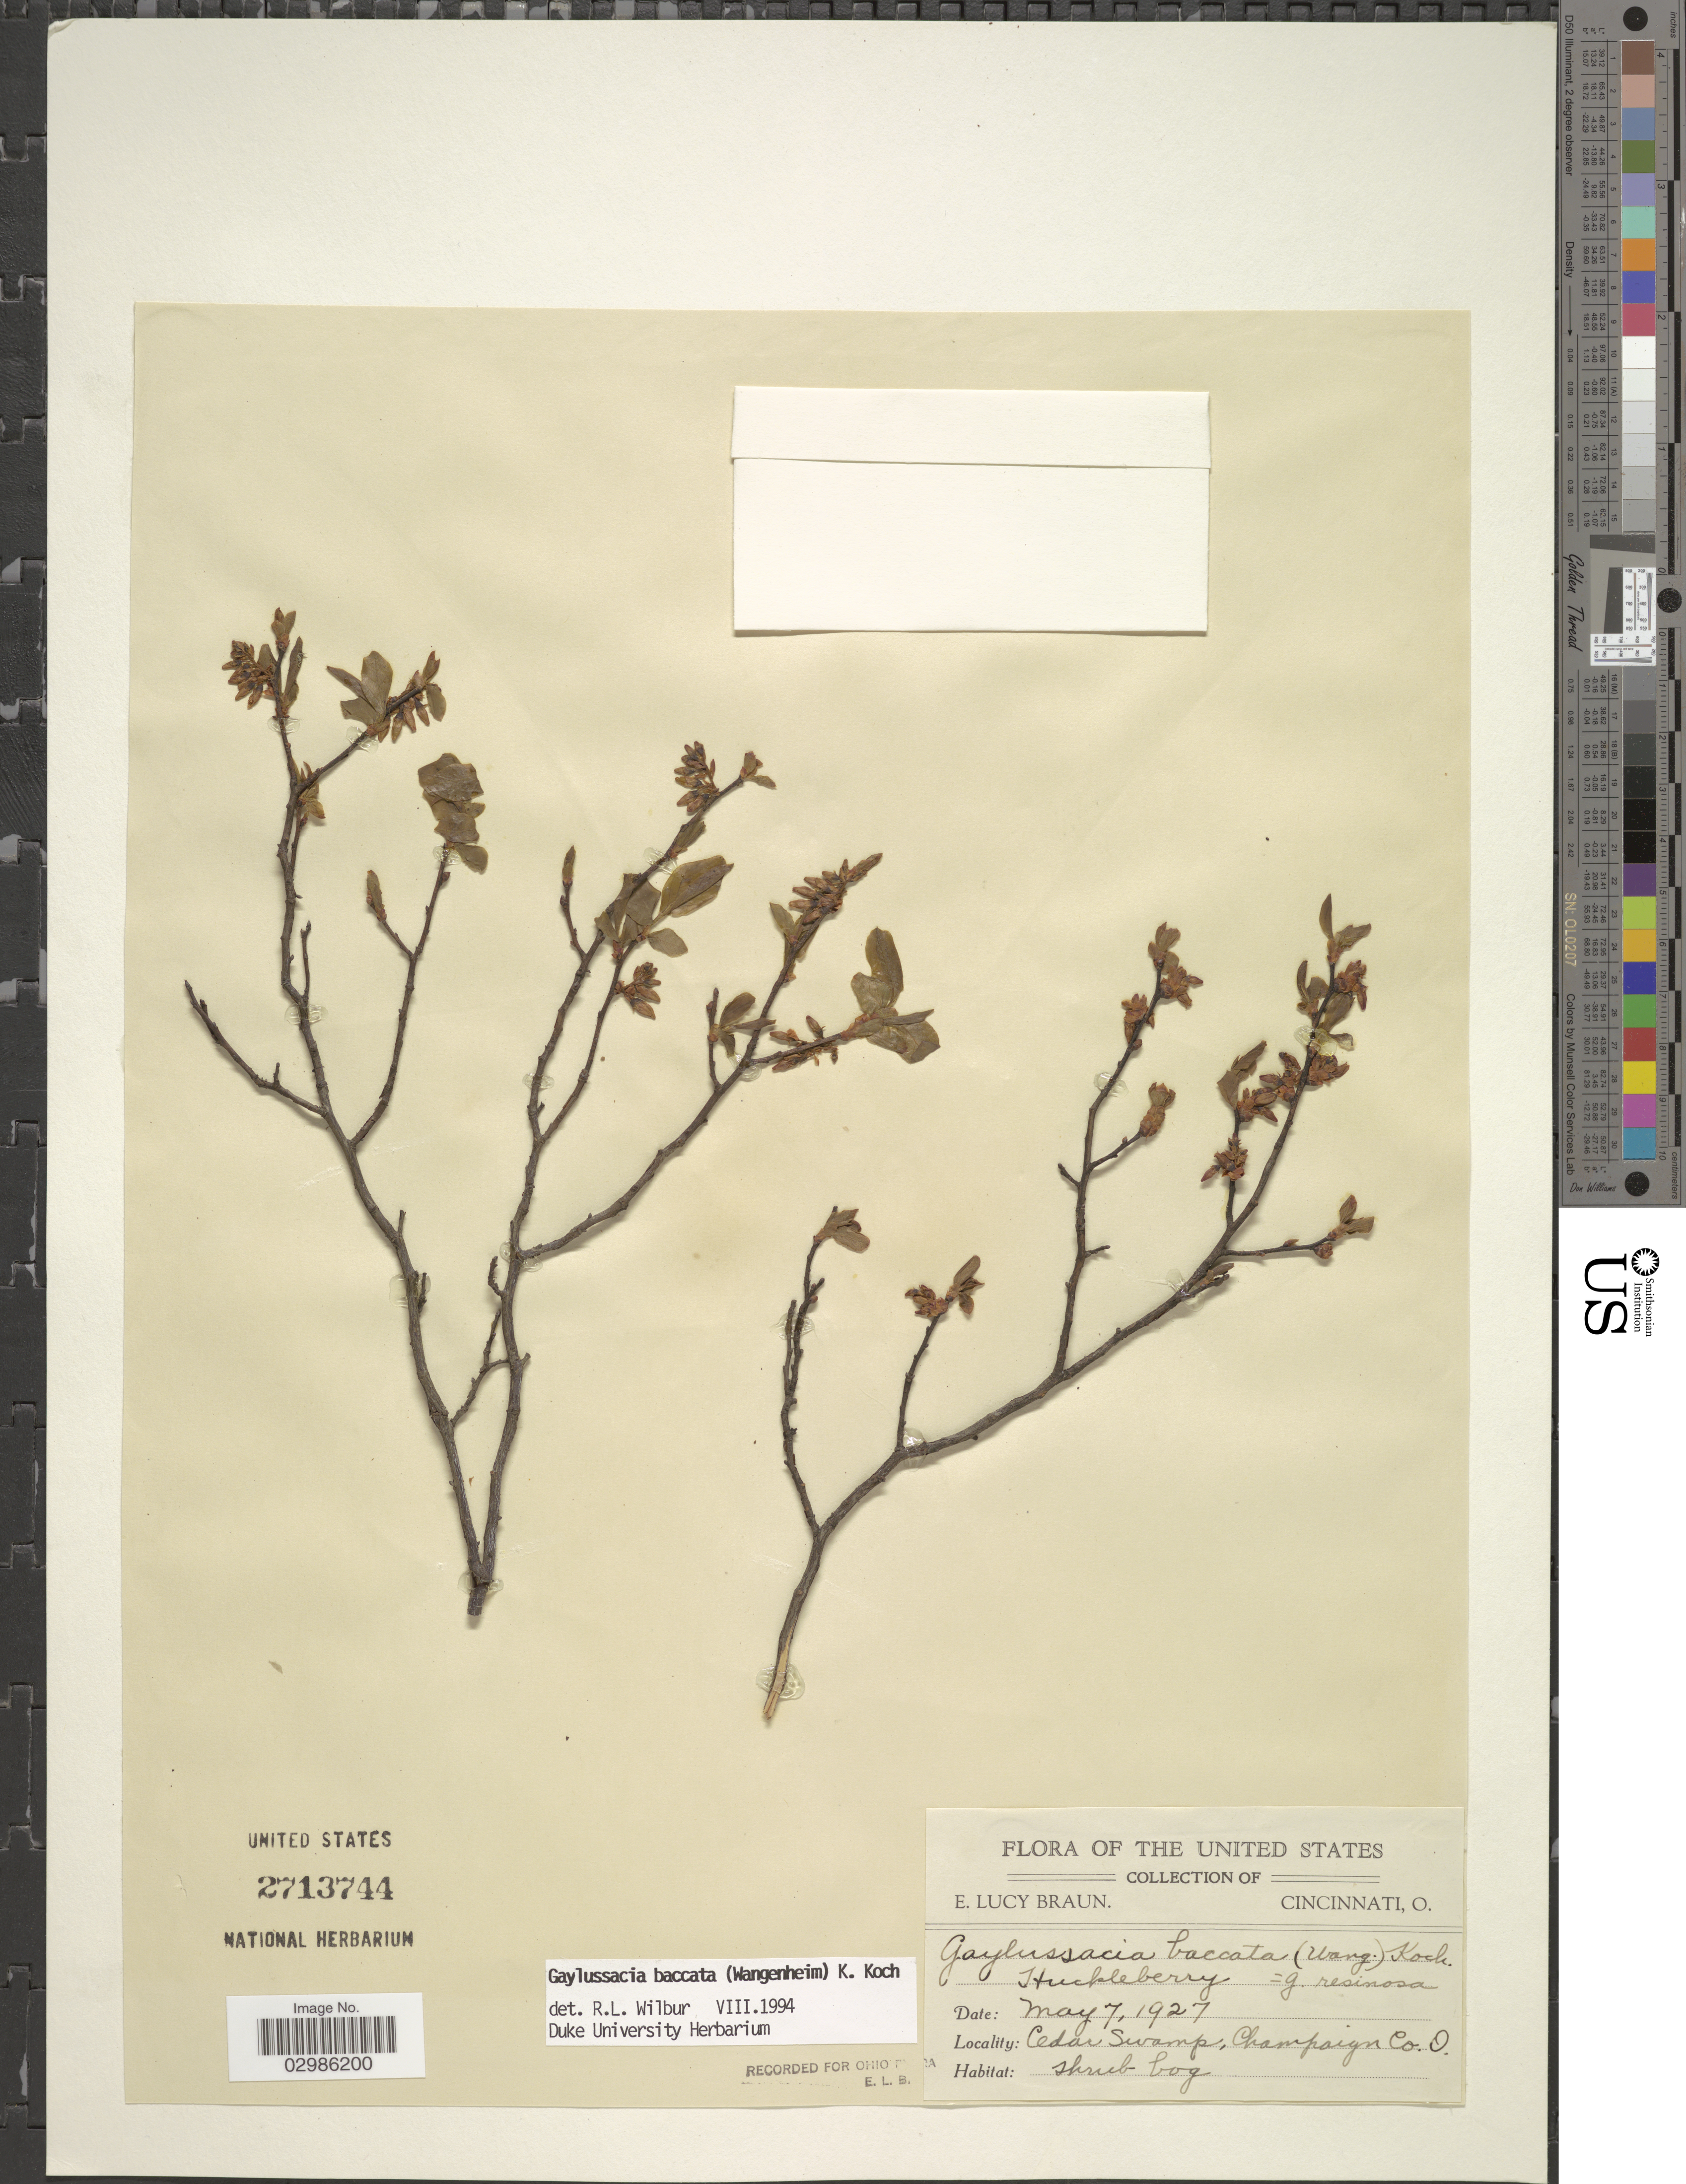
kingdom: Plantae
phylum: Tracheophyta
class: Magnoliopsida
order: Ericales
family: Ericaceae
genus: Gaylussacia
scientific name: Gaylussacia baccata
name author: (Wangenh.) K. Koch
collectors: E. L. Braun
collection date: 1927-05-07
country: United States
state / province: Ohio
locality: Cedar Swamp, Champaign Co.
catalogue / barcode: US 2713744